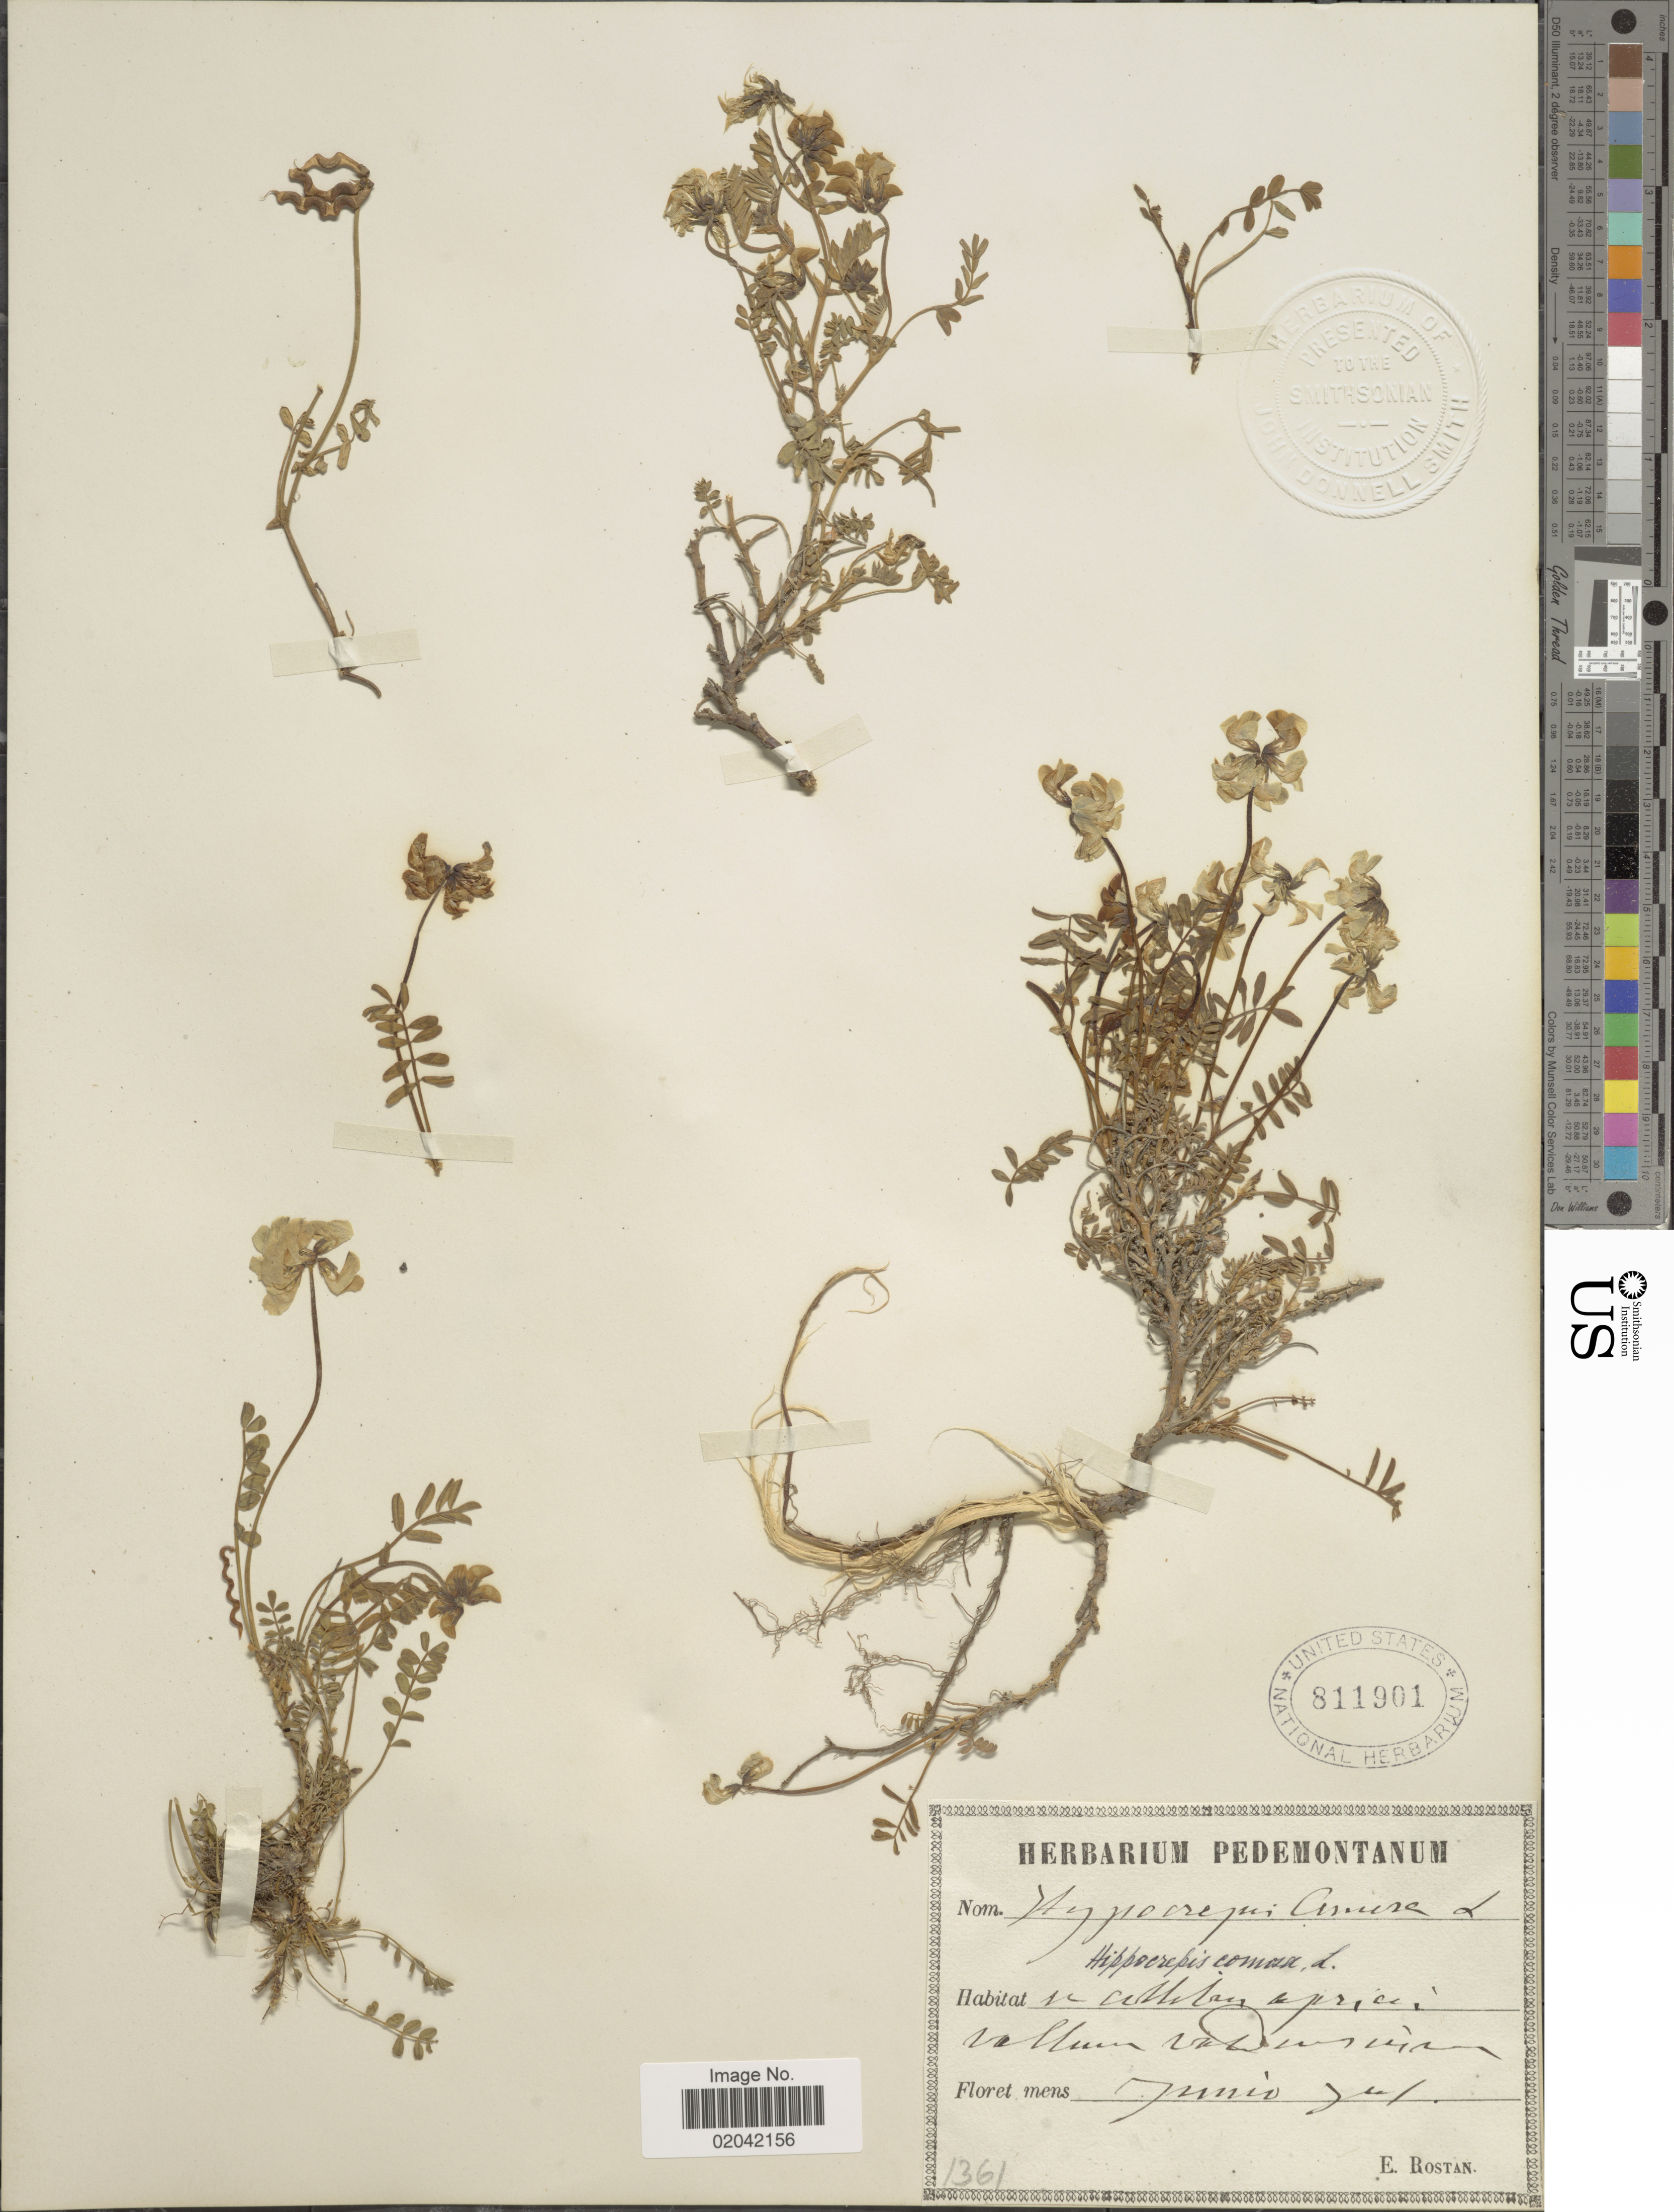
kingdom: Plantae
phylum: Tracheophyta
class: Magnoliopsida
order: Fabales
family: Fabaceae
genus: Hippocrepis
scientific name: Hippocrepis comosa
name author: L.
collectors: E. Rostan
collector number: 1361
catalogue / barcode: US 811901